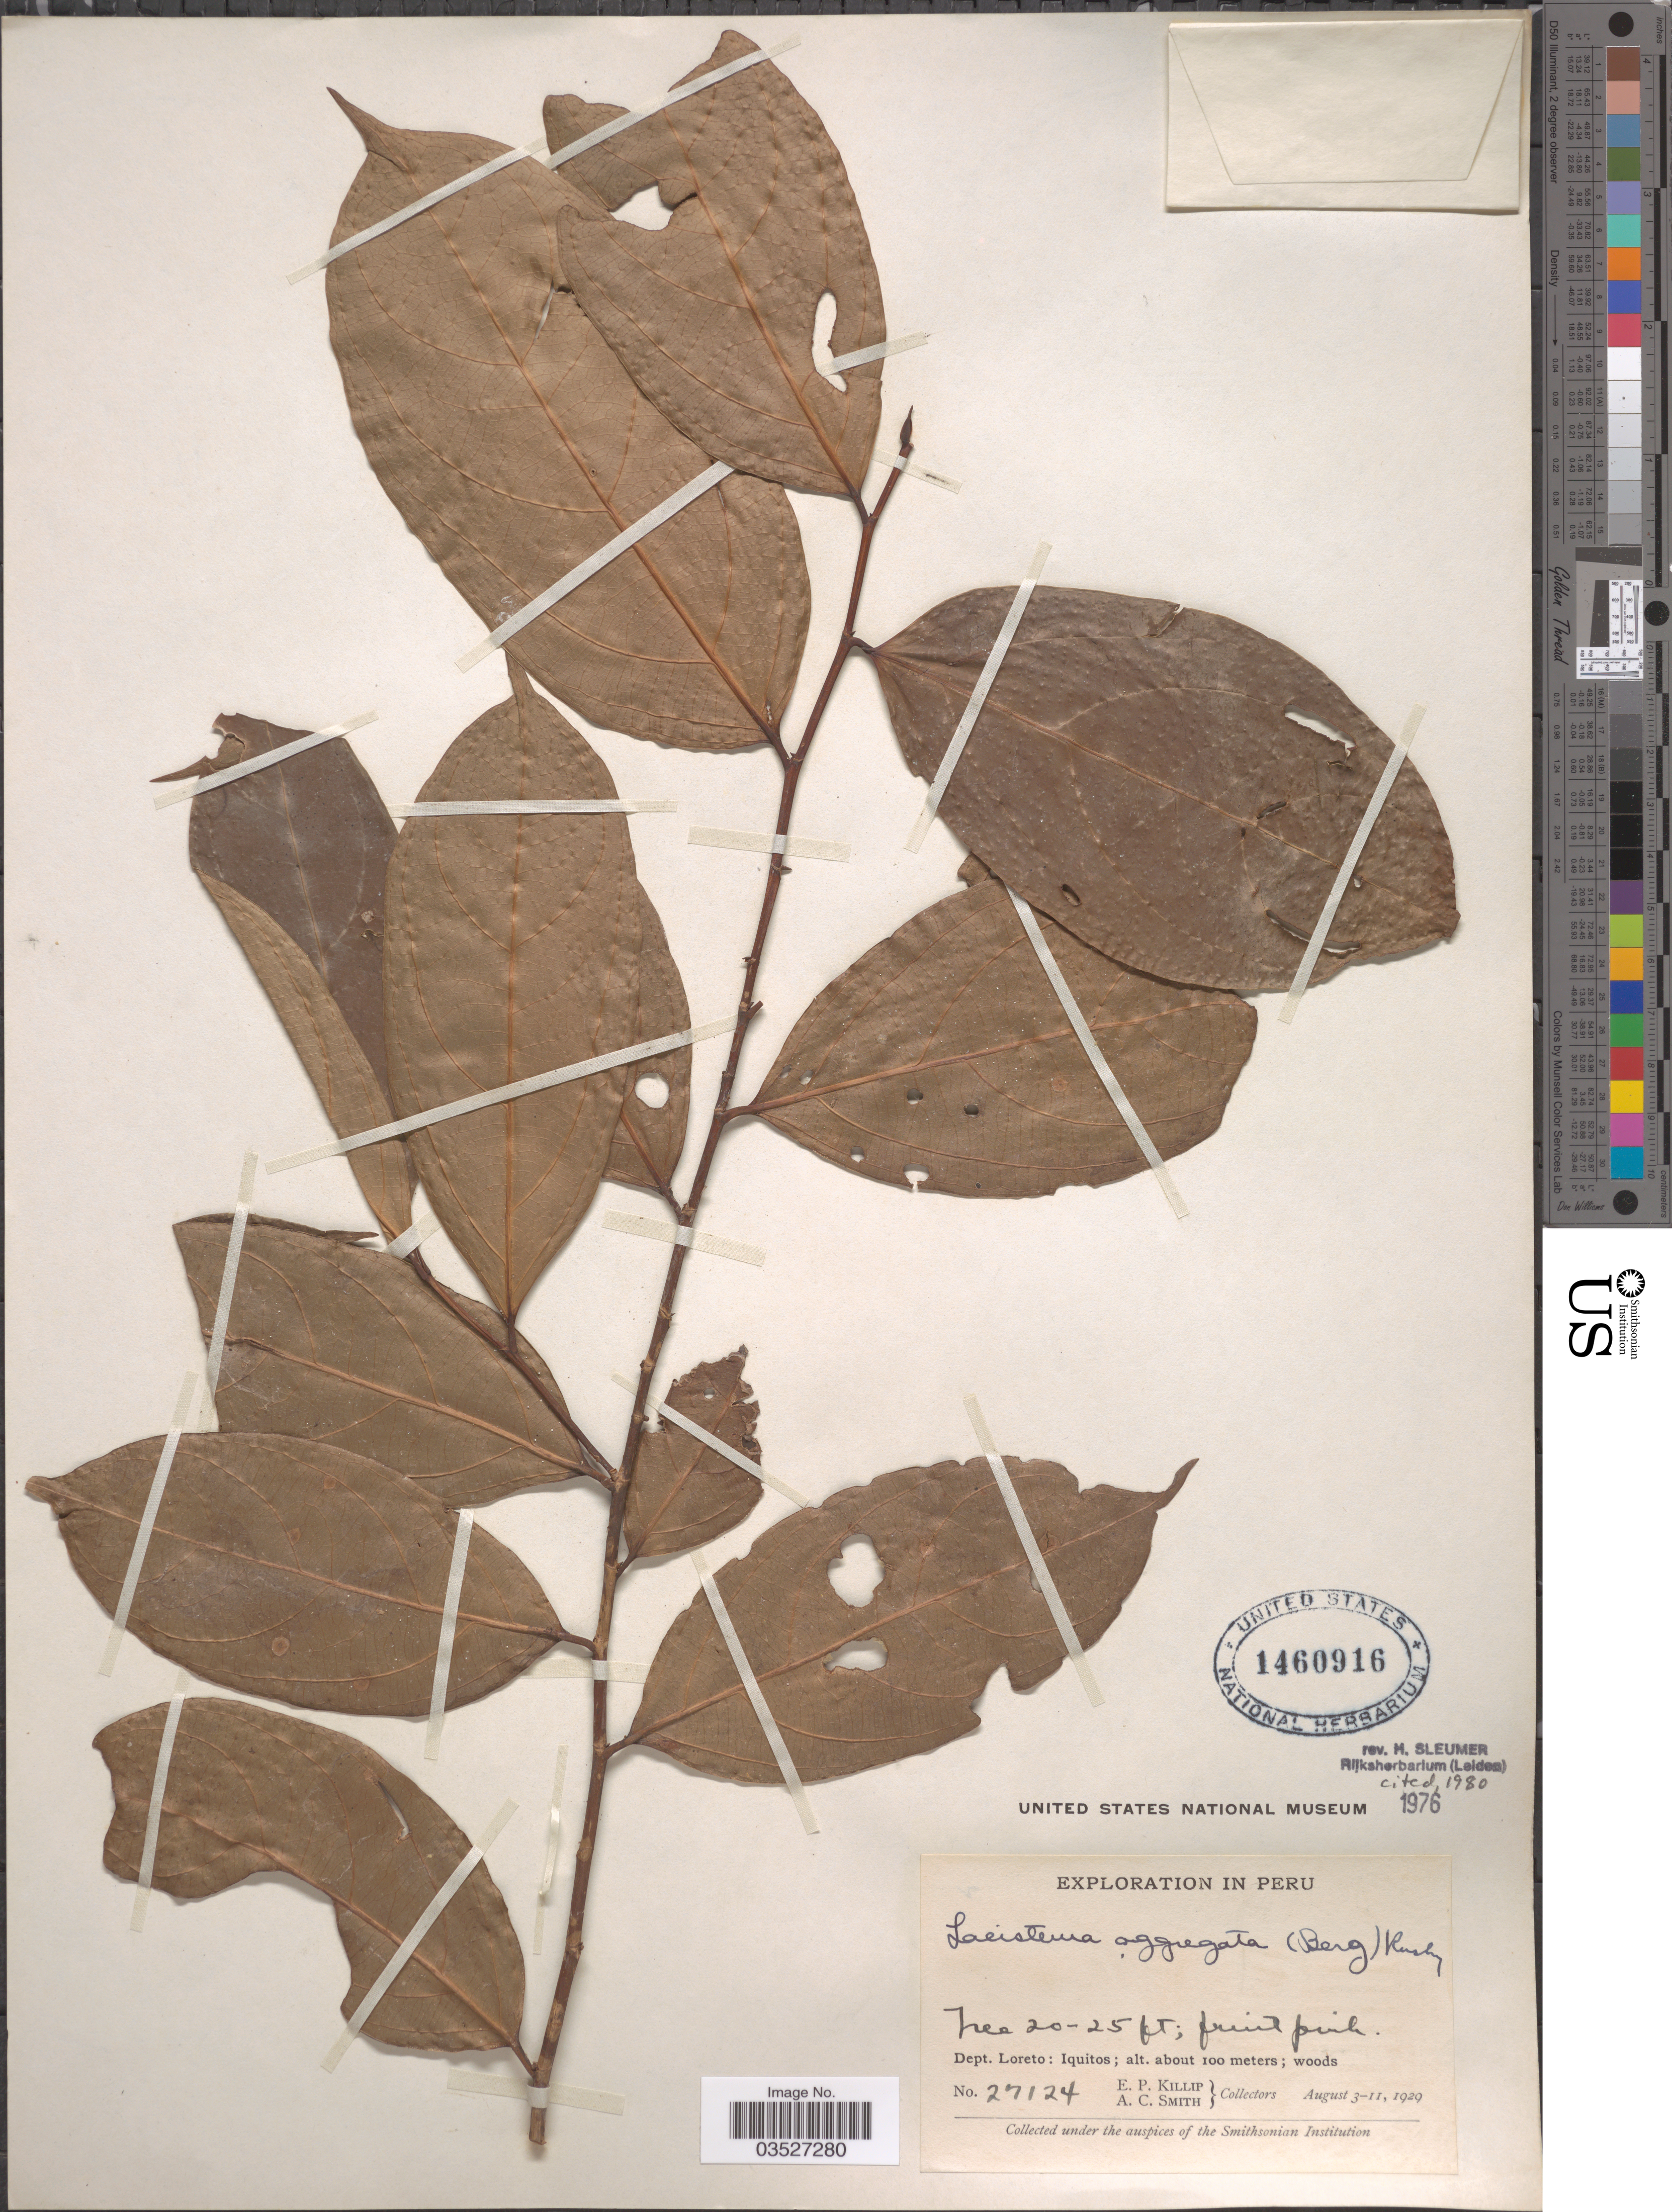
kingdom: Plantae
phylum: Tracheophyta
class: Magnoliopsida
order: Malpighiales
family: Lacistemataceae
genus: Lacistema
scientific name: Lacistema aggregatum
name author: (P.J. Bergius) Rusby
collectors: E. P. Killip & A. C. Smith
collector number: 27124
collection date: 1929-08-03/1929-08-11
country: Peru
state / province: Loreto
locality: Dept. Loreto: Iquitos.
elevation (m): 100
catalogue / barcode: US 1460916